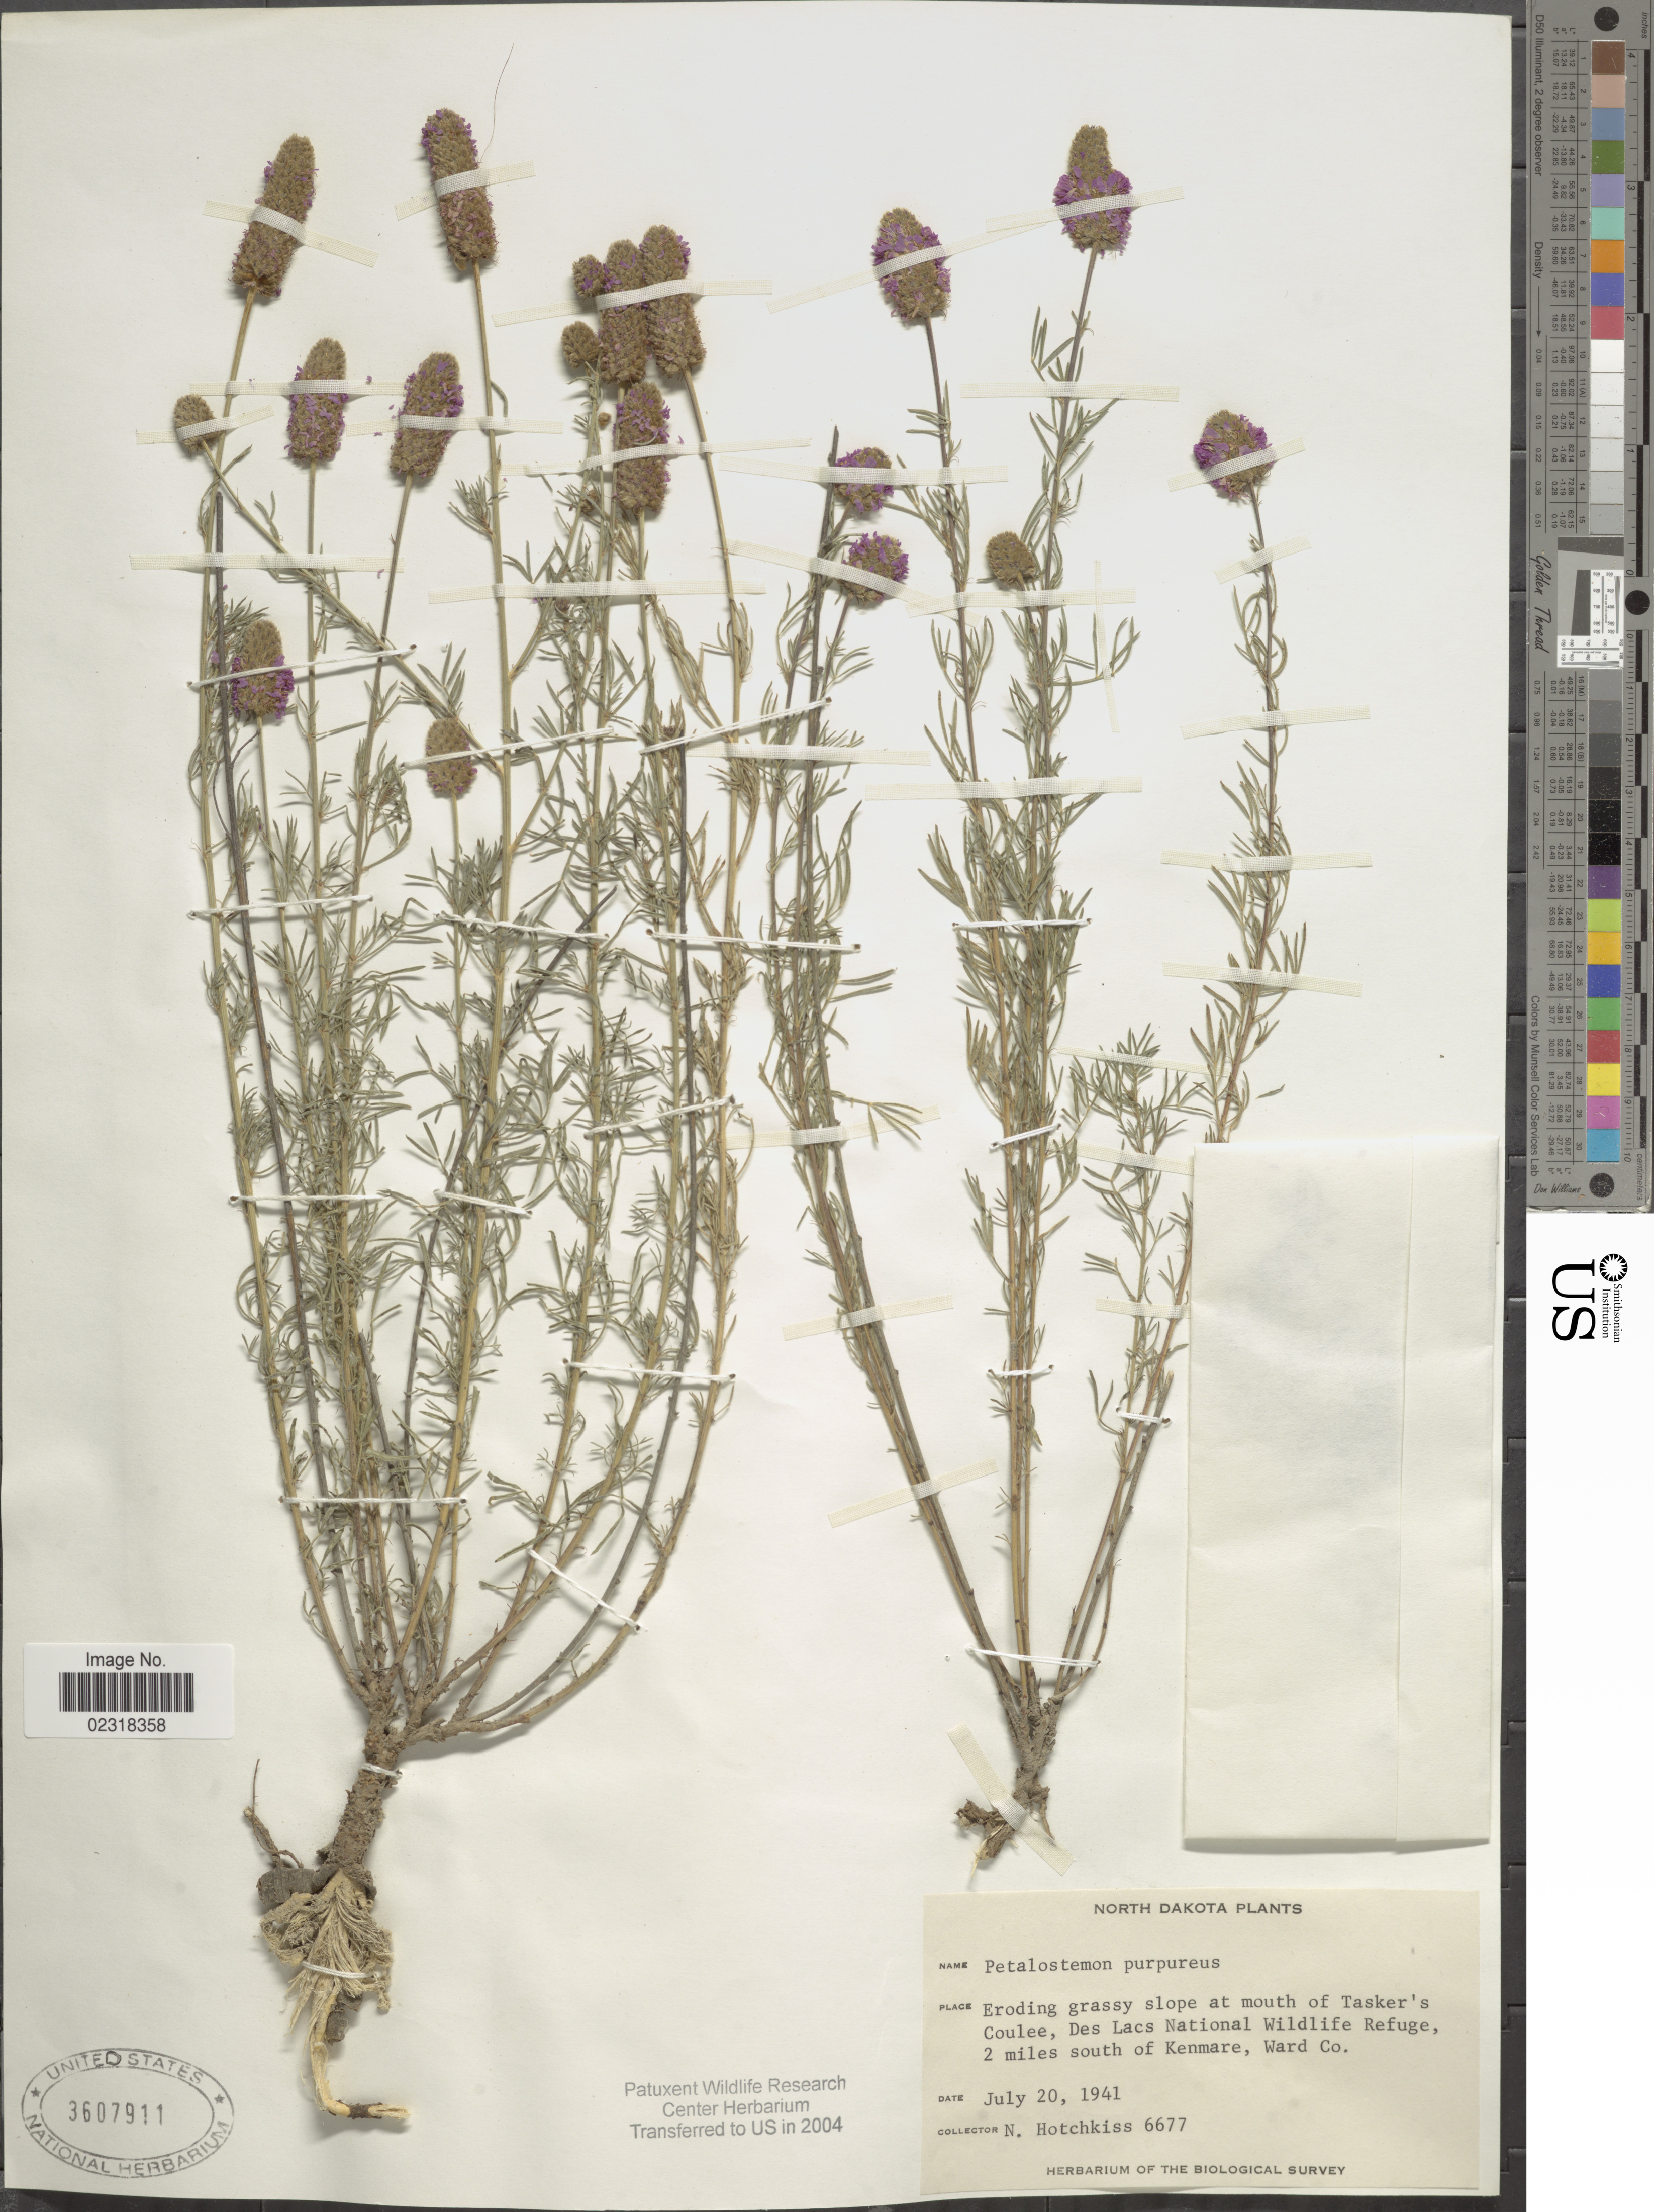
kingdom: Plantae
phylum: Tracheophyta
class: Magnoliopsida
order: Fabales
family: Fabaceae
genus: Dalea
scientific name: Dalea purpurea var. purpurea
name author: Vent.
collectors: N. Hotchkiss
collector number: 6677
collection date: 1941-07-20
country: United States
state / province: North Dakota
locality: Eroding grassy slope at mouth of Tasker's Coulee, Des Lacs National Wildlife Refuge, 2 miles south of Kenmare, Ward Co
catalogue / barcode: US 3607911